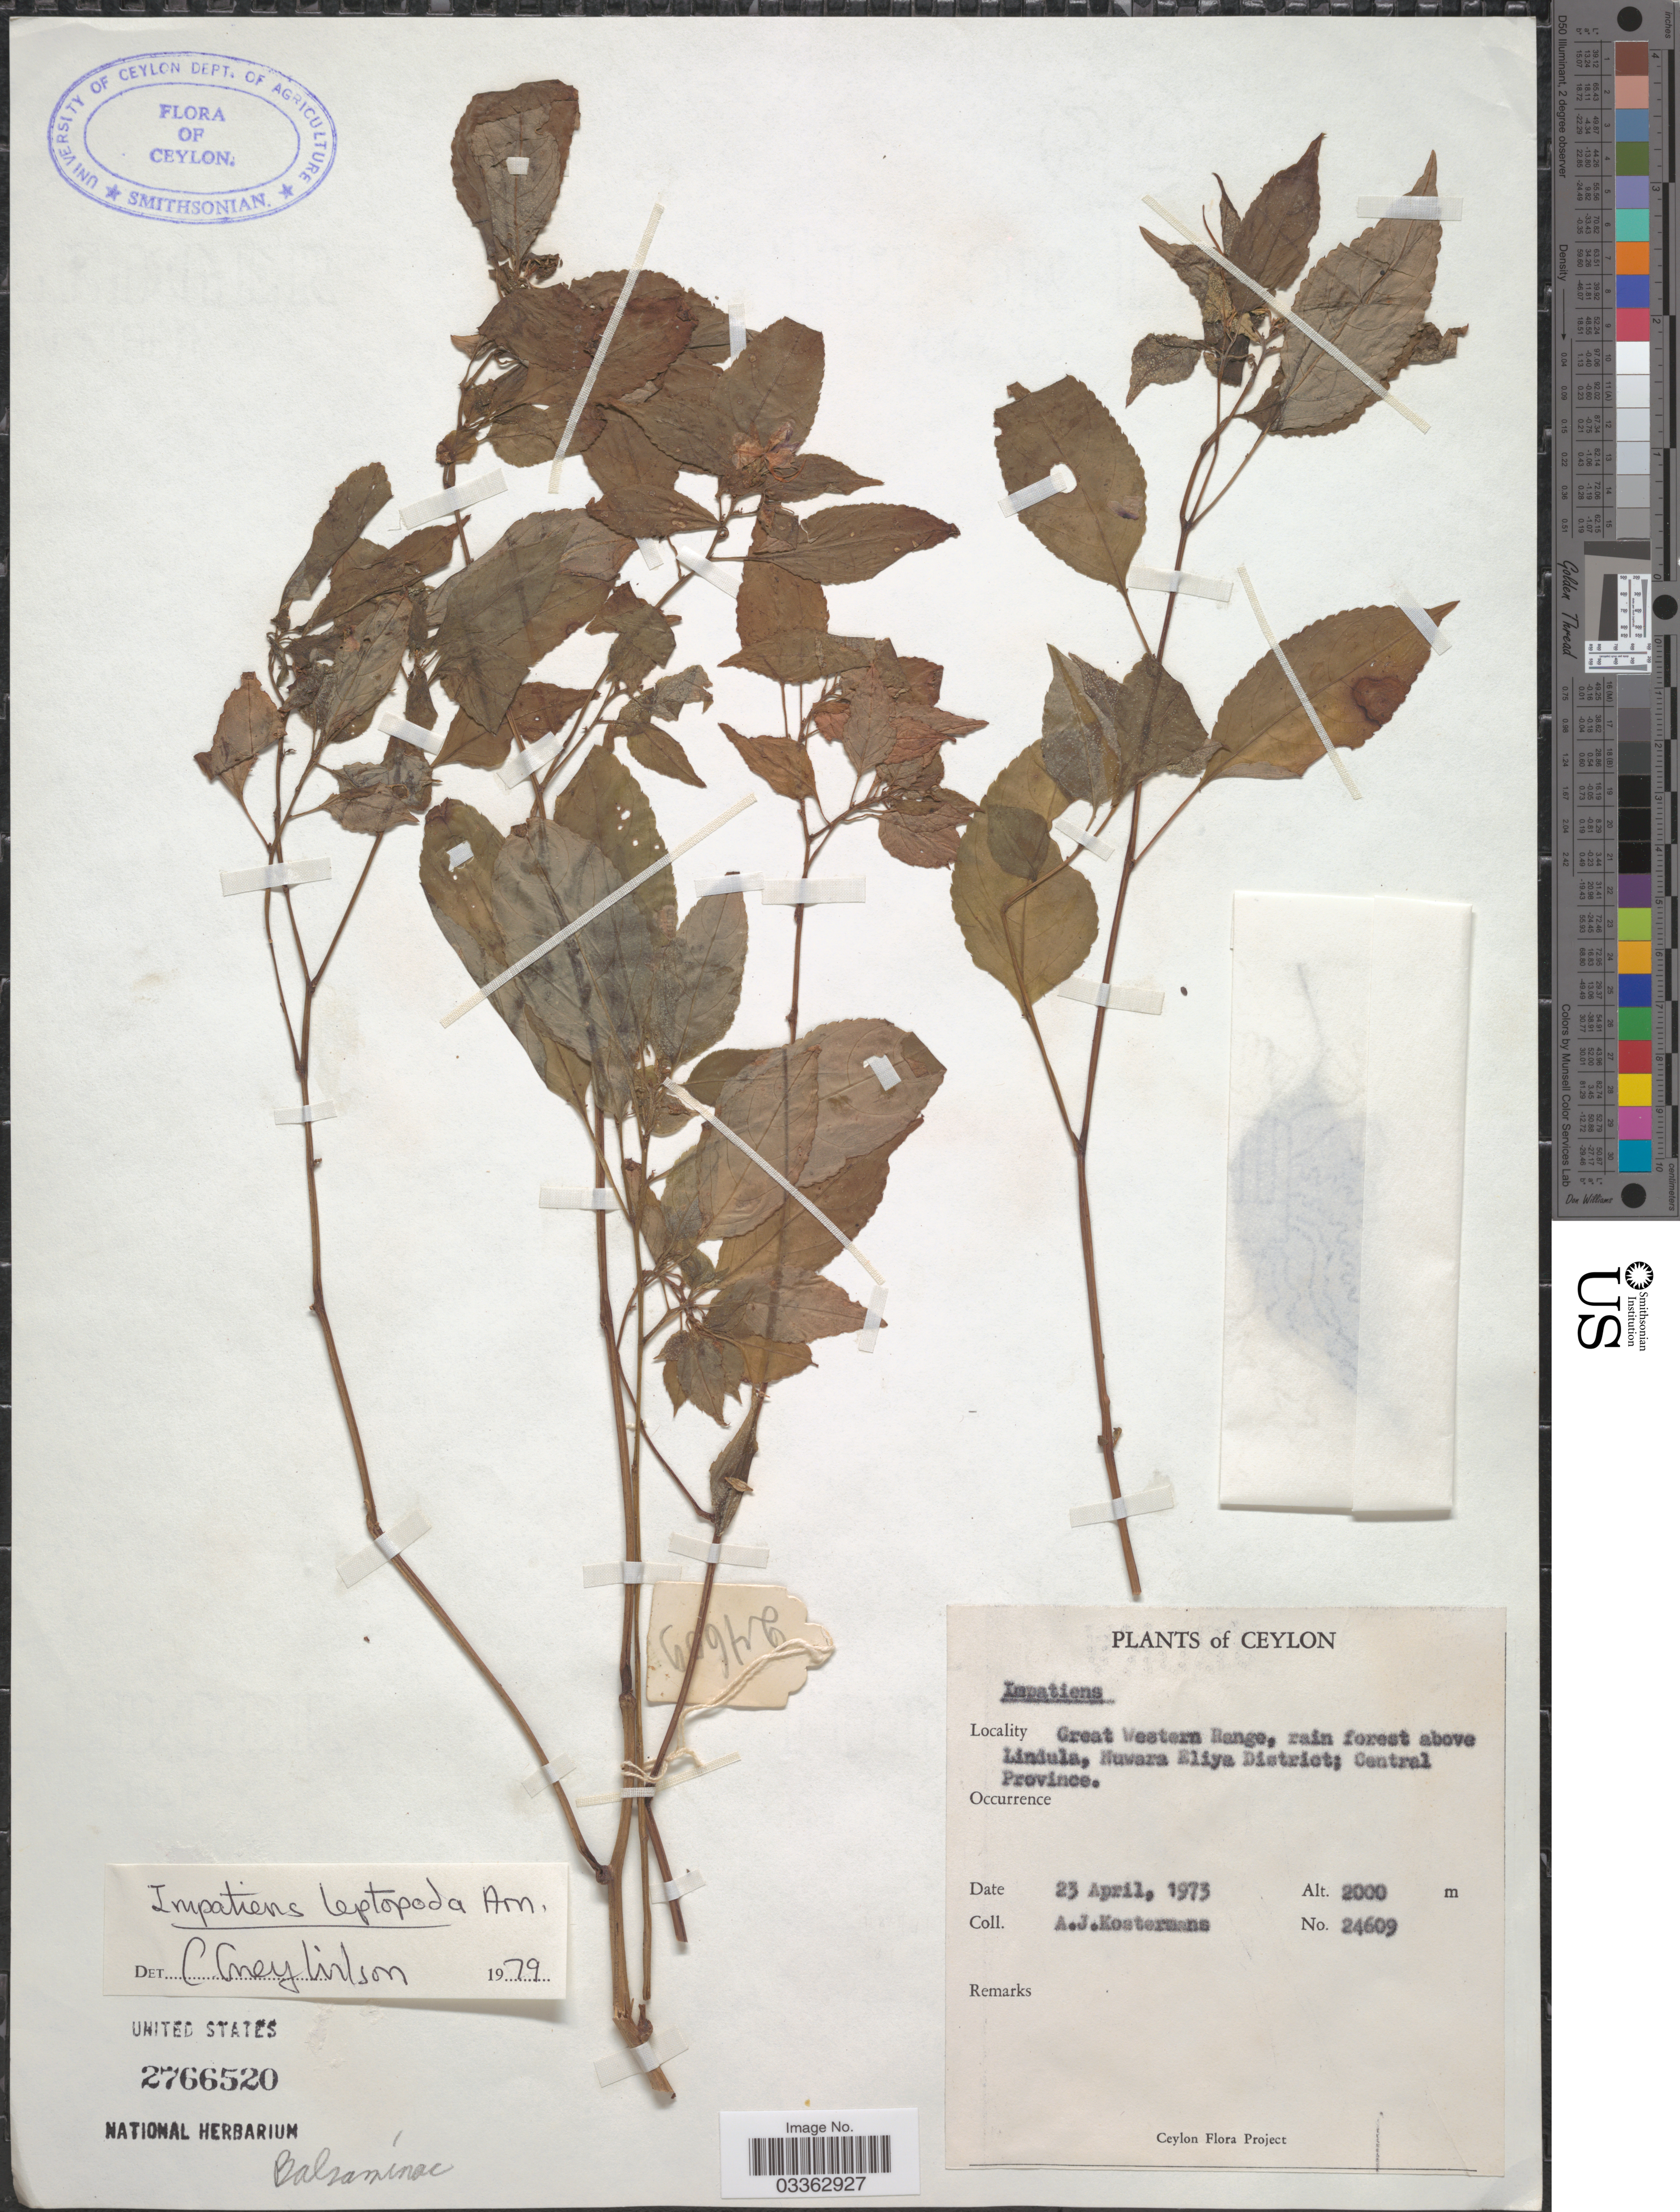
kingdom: Plantae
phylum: Tracheophyta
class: Magnoliopsida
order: Ericales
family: Balsaminaceae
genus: Impatiens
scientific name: Impatiens leptopoda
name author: Arn.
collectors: A. J. G. Kostermans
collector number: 24609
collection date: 1973-04-23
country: Sri Lanka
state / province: Central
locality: Ceylon. Great Western Range, rain forest above Lindula, Nuwara Eliya District.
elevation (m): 2000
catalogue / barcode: US 2766520